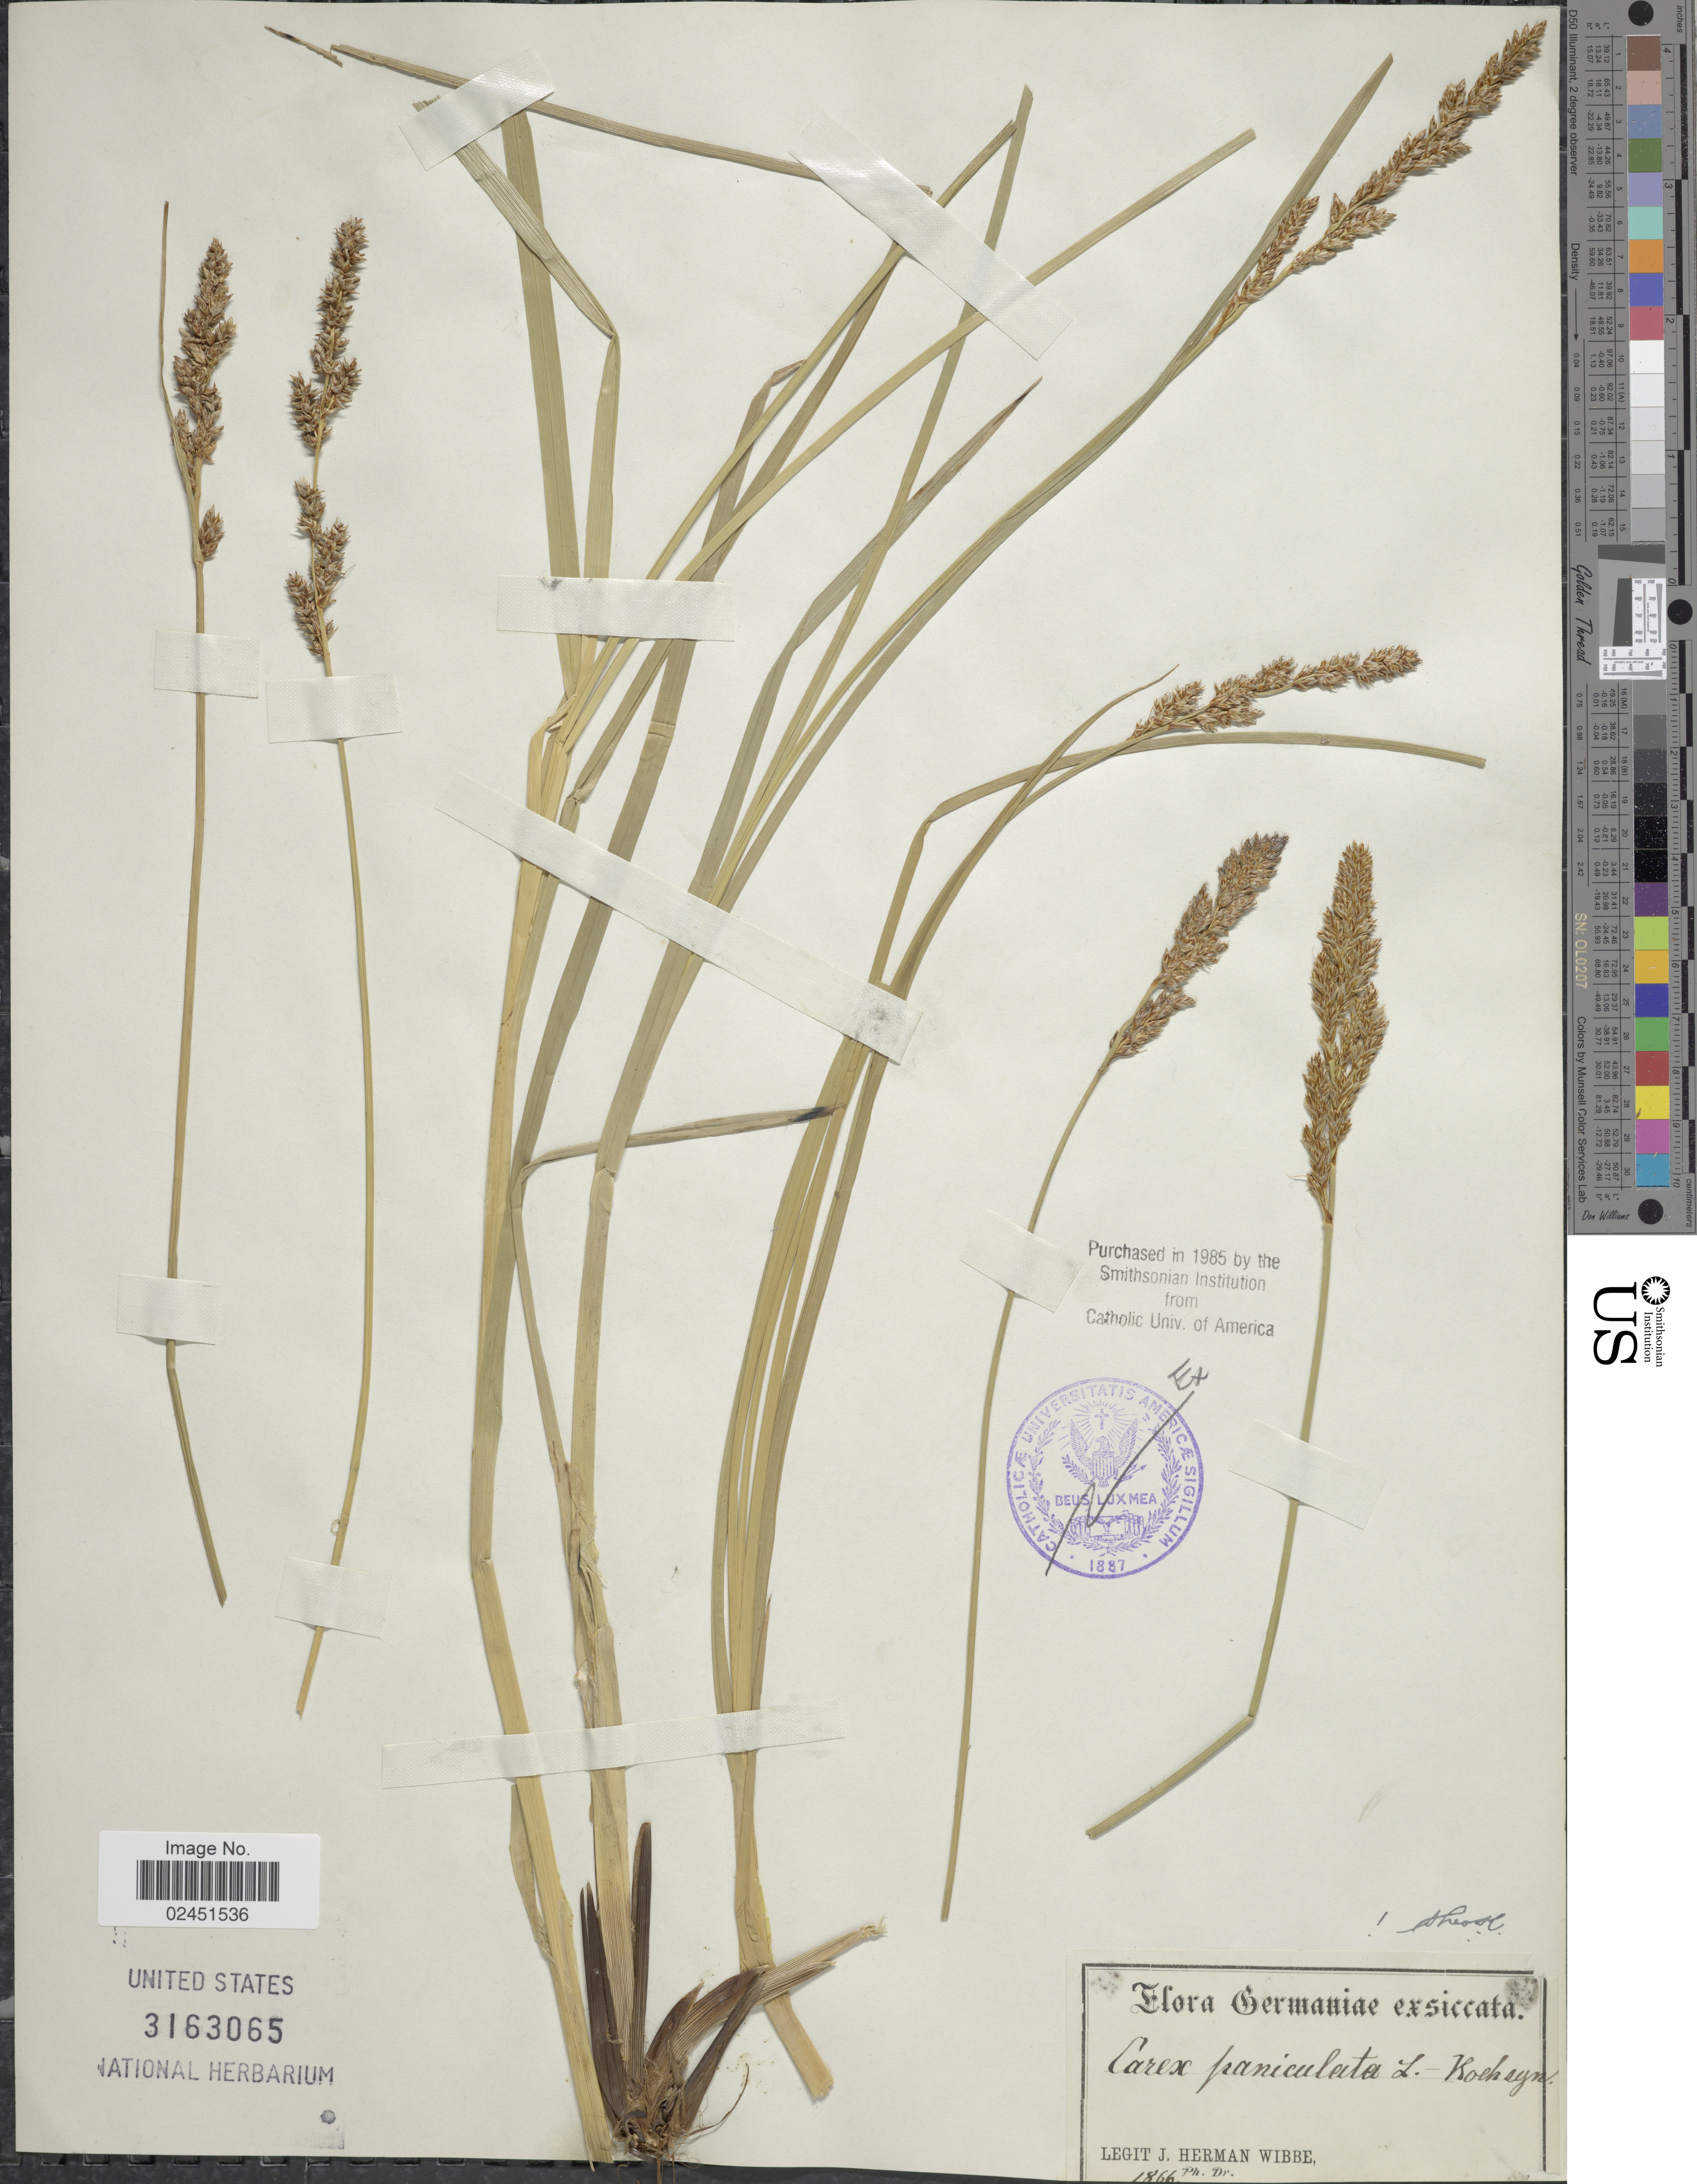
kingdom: Plantae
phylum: Tracheophyta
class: Liliopsida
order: Poales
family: Cyperaceae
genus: Carex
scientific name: Carex paniculata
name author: L.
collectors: J. Wibbe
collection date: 1866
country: Germany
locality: Germaniae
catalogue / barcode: US 3163065